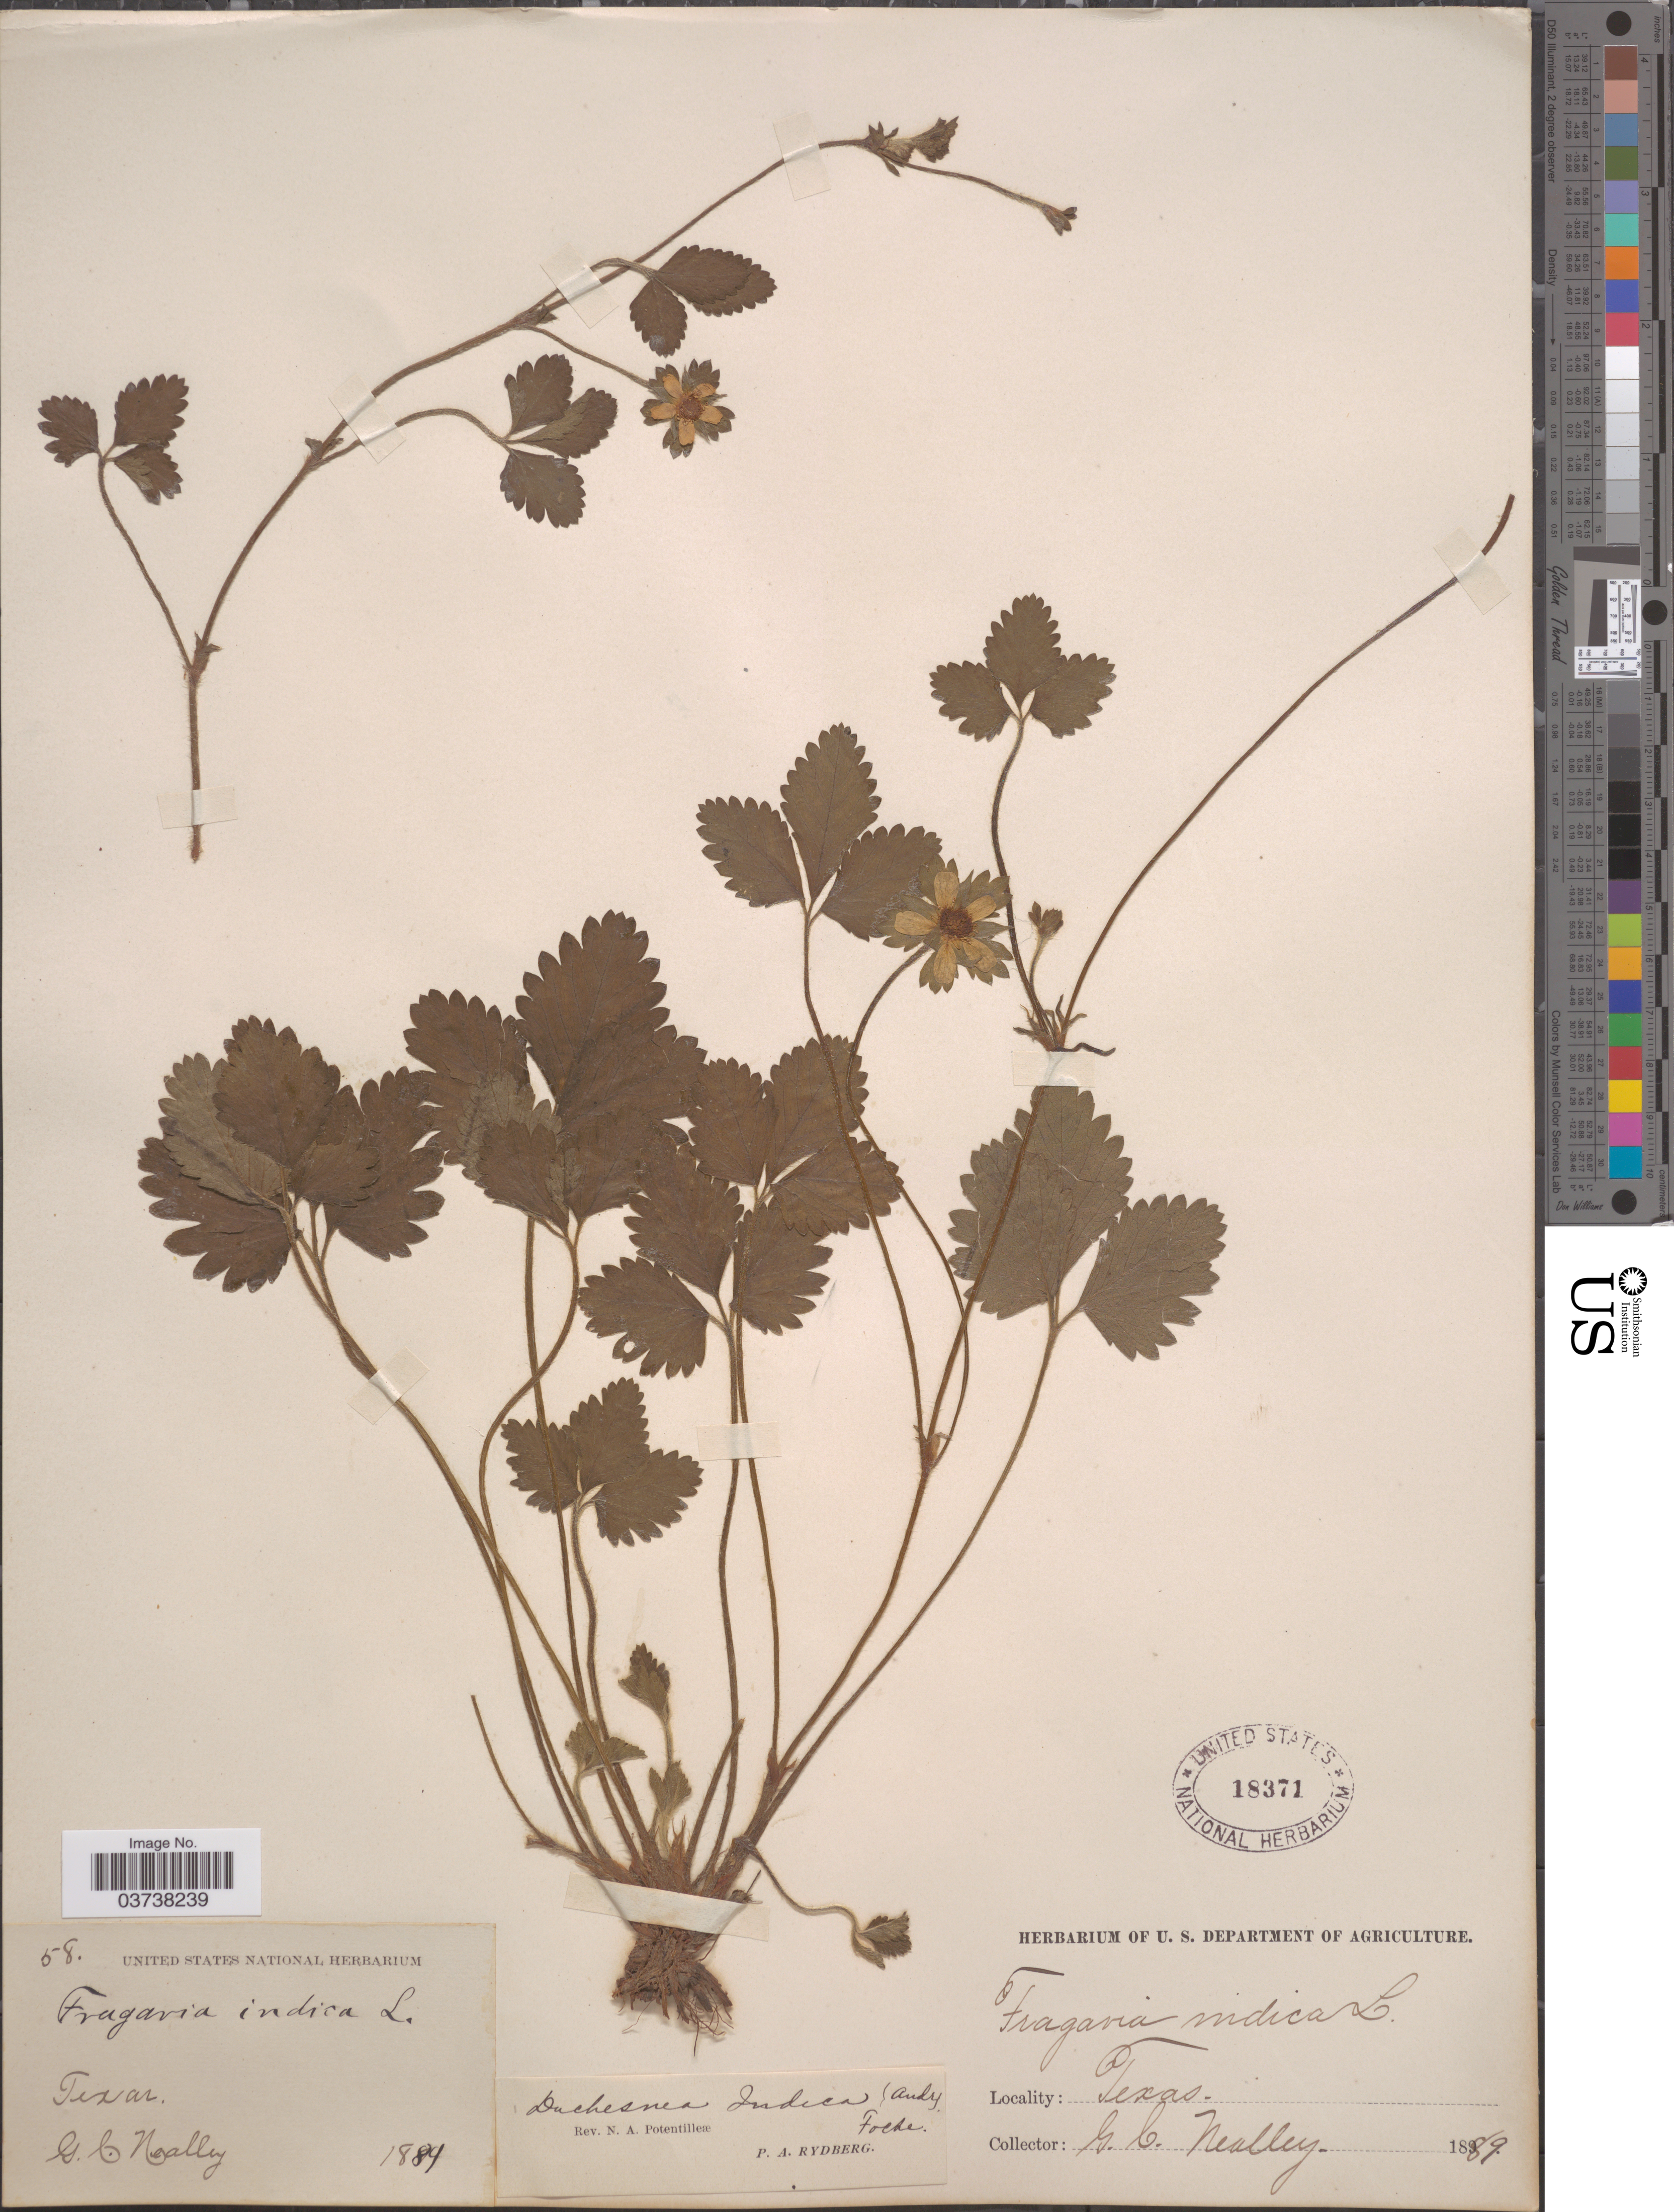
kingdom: Plantae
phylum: Tracheophyta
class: Magnoliopsida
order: Rosales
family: Rosaceae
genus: Potentilla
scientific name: Potentilla indica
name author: (Andrews) Th. Wolf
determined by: Strong, Mark T., (BOT), Smithsonian Institution - National Museum of Natural History (UNITED STATES)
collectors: G. C. Nealley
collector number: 58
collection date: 1889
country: United States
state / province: Texas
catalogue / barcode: US 18371